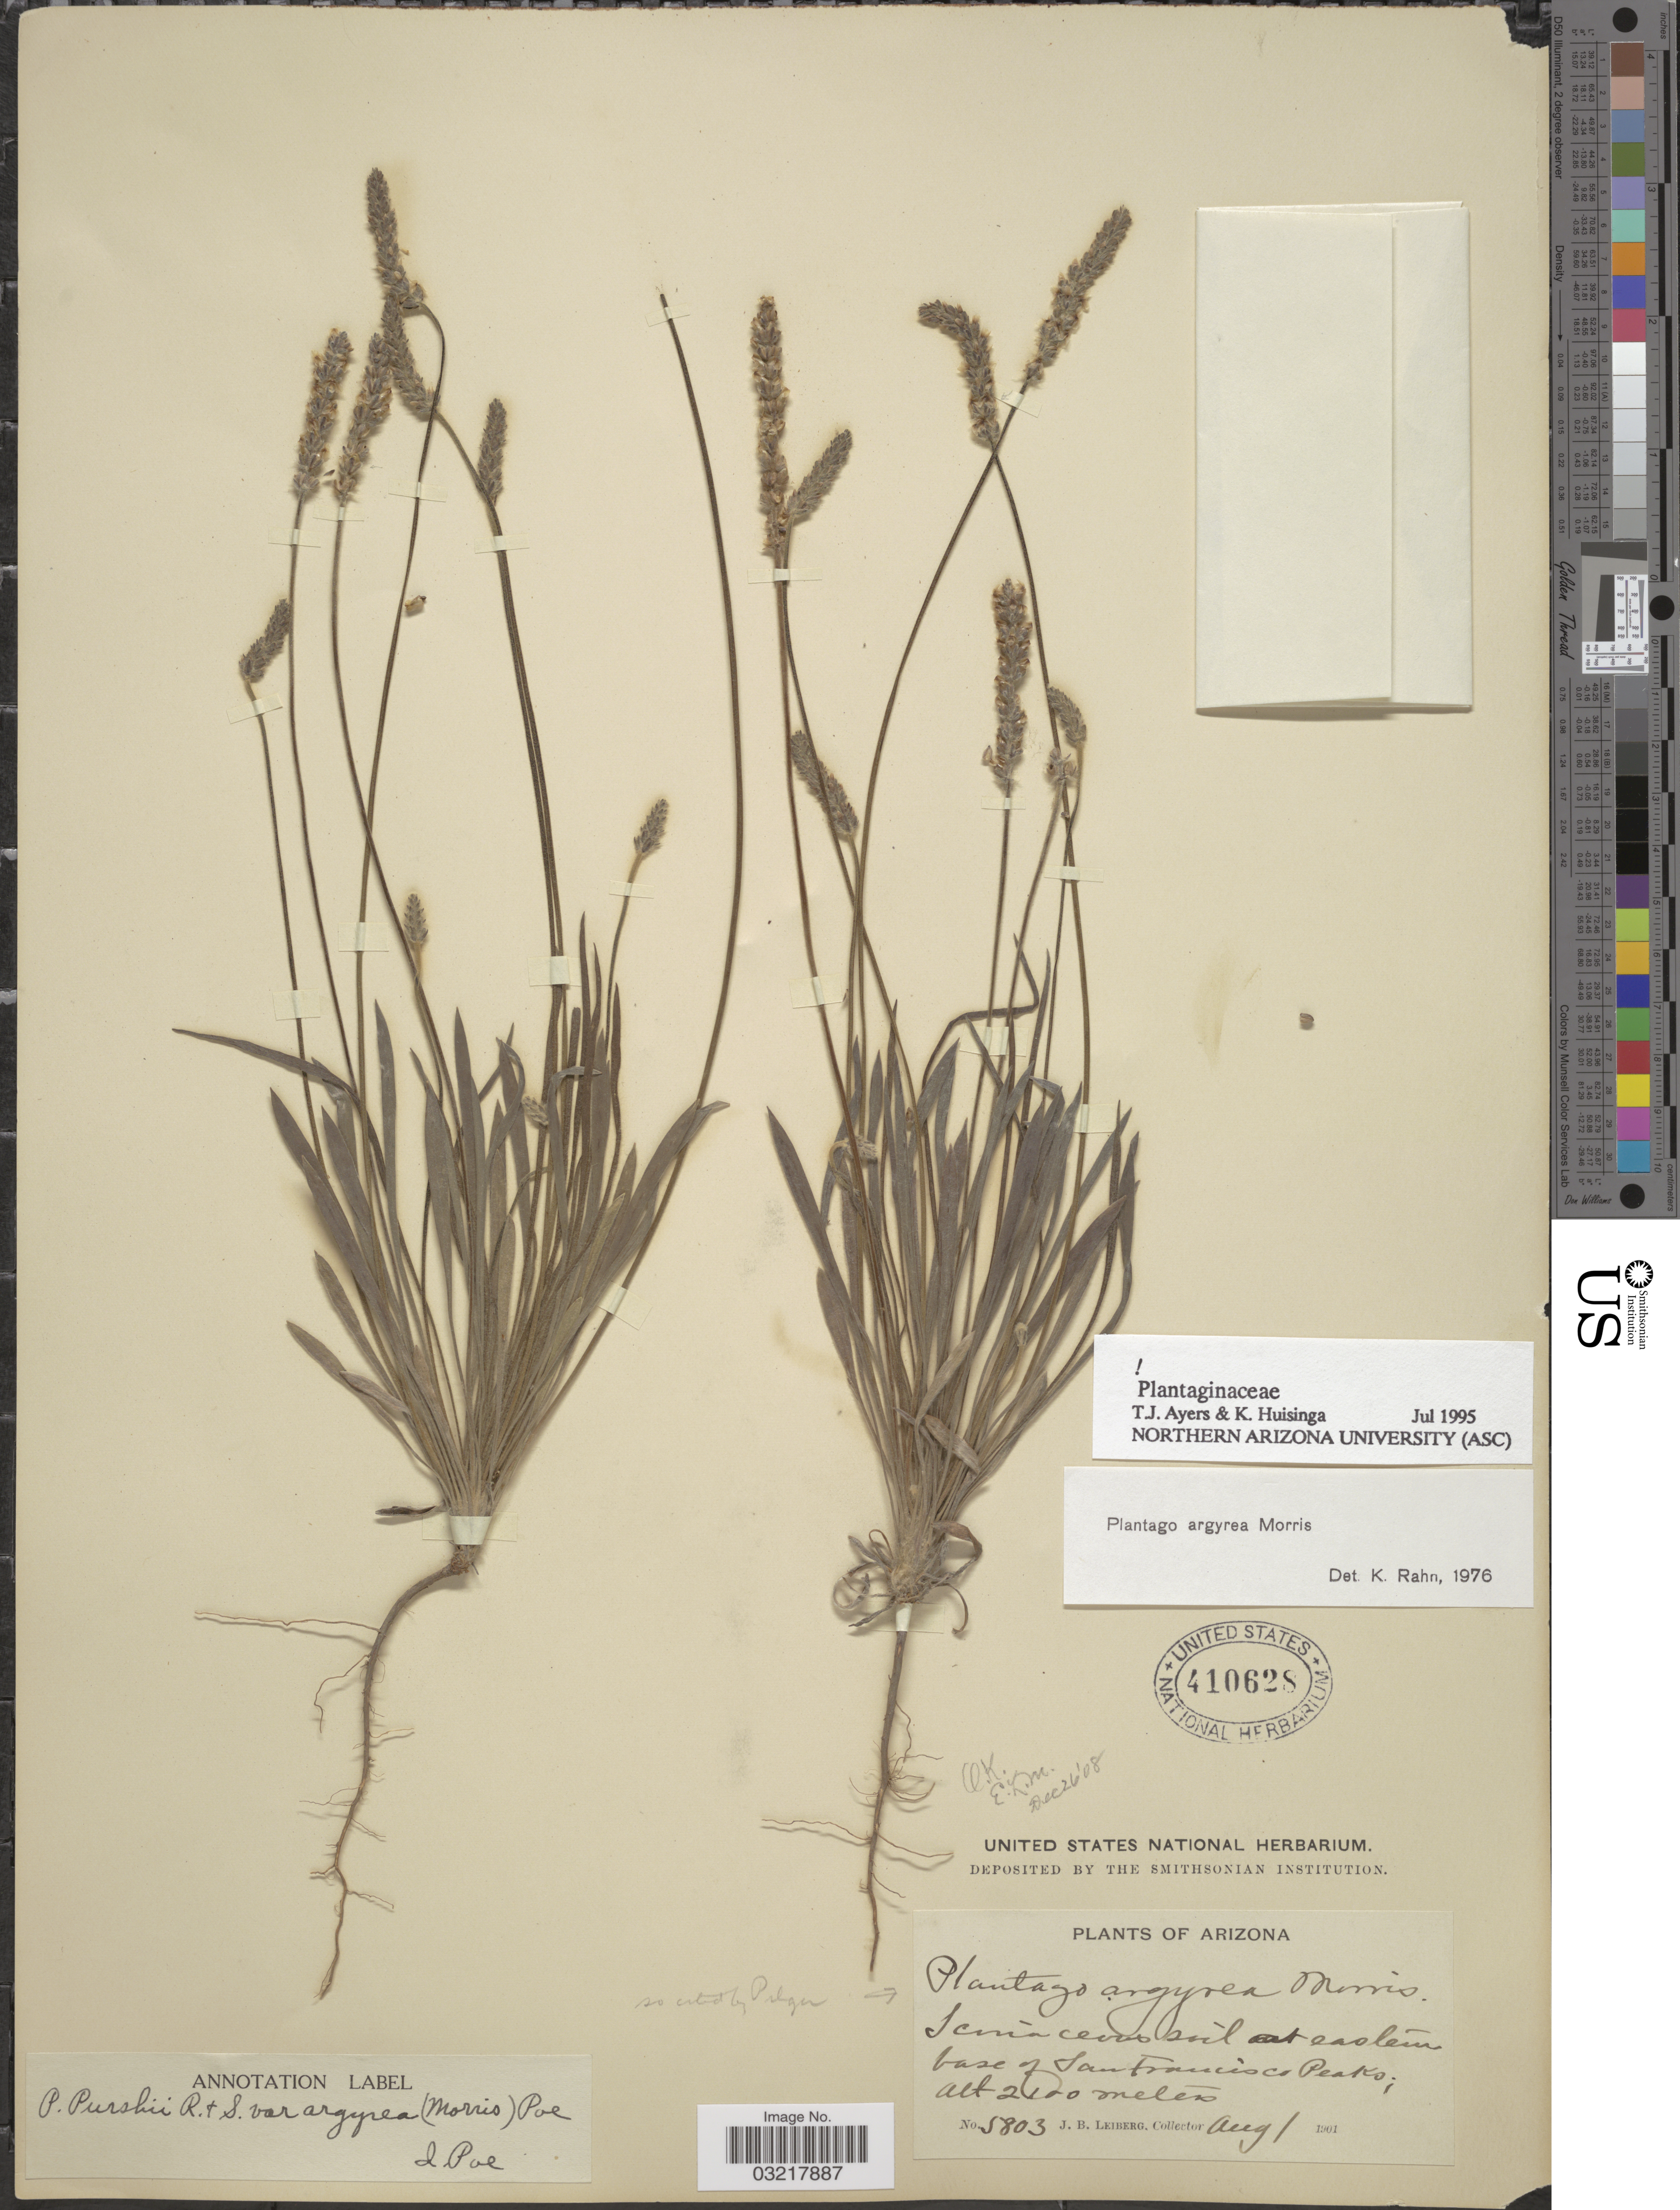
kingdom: Plantae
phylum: Tracheophyta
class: Magnoliopsida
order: Lamiales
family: Plantaginaceae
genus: Plantago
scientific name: Plantago argyrea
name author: E. Morris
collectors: J. B. Leiberg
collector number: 5803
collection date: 1901-08-01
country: United States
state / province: Arizona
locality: Eastern base of San Francisco Peaks.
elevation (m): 2100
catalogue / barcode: US 410628